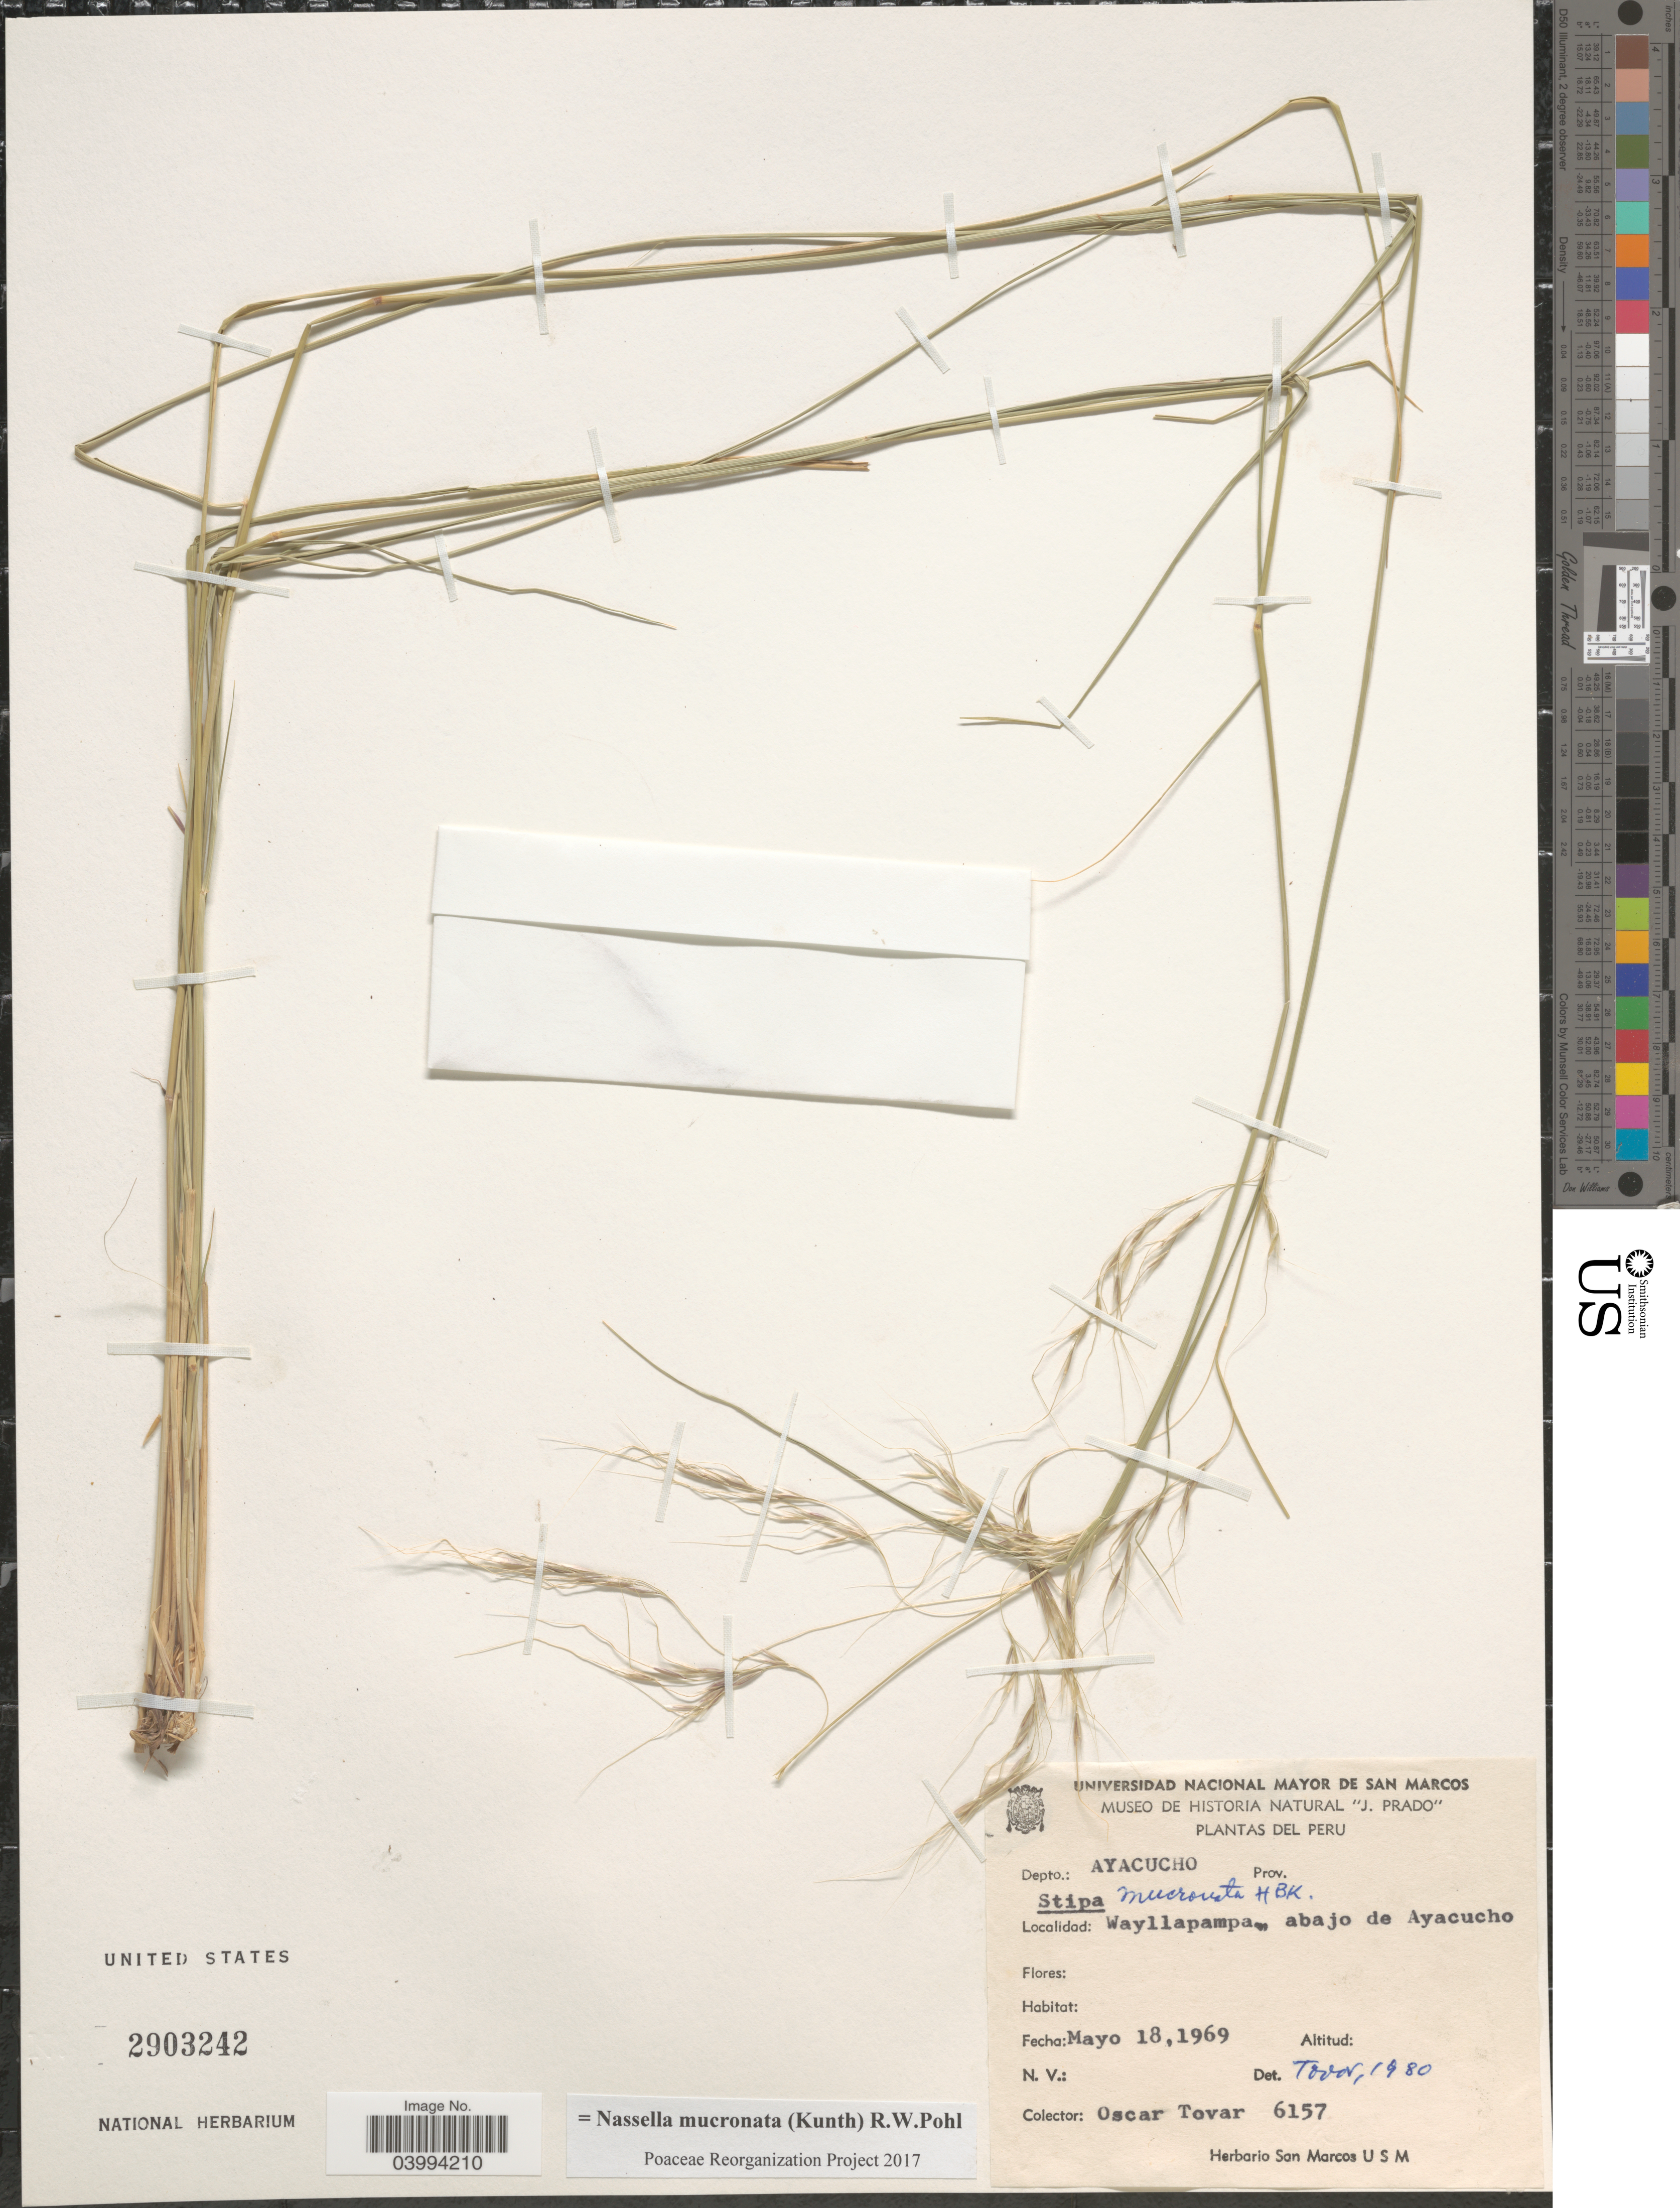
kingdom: Plantae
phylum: Tracheophyta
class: Liliopsida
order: Poales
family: Poaceae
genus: Nassella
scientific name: Nassella mucronata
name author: (Kunth) R.W. Pohl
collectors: O. Tovar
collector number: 6157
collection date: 1969-05-18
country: Peru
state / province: Ayacucho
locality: Depto.: Ayacucho. Wayllapampa, abajo de Ayacucho.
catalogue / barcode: US 2903242